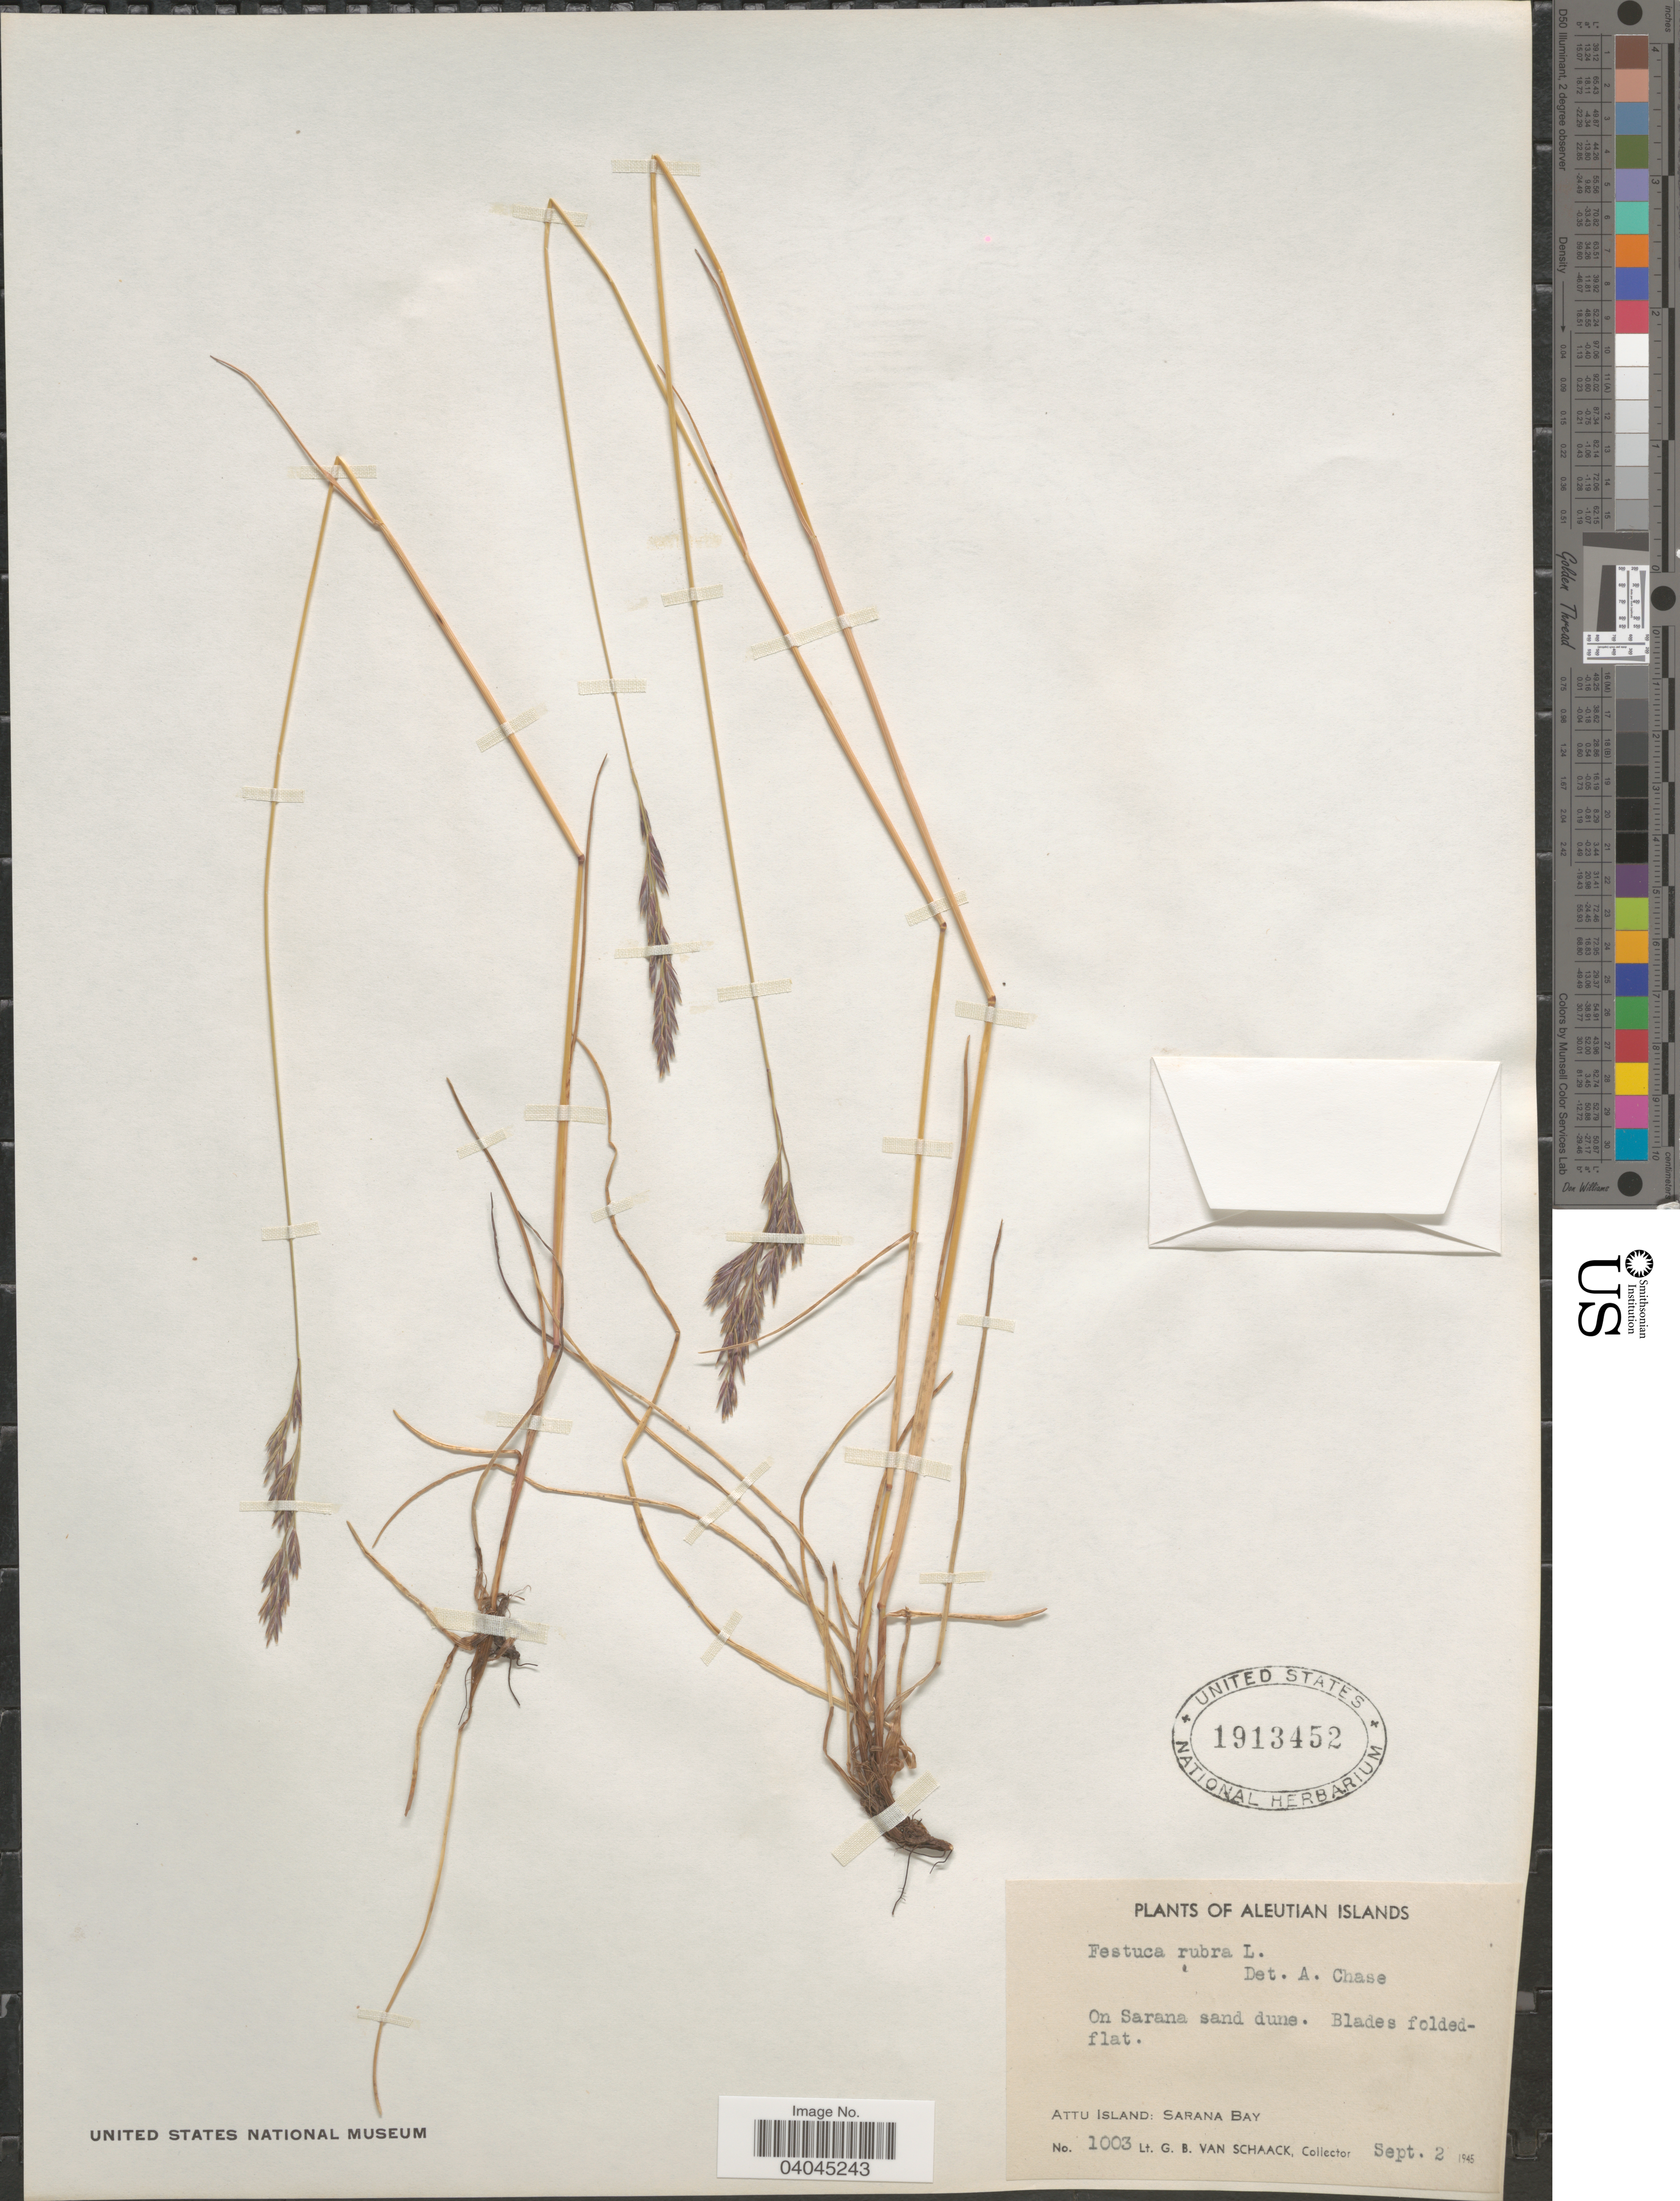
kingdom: Plantae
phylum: Tracheophyta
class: Liliopsida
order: Poales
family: Poaceae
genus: Festuca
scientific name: Festuca rubra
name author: L.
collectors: G. Van Schaack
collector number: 1003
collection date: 1945-09-02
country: United States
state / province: Alaska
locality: Aleutian Islands. On Sarana sand dune. Attu Island: Sarana Bay.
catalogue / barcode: US 1913452